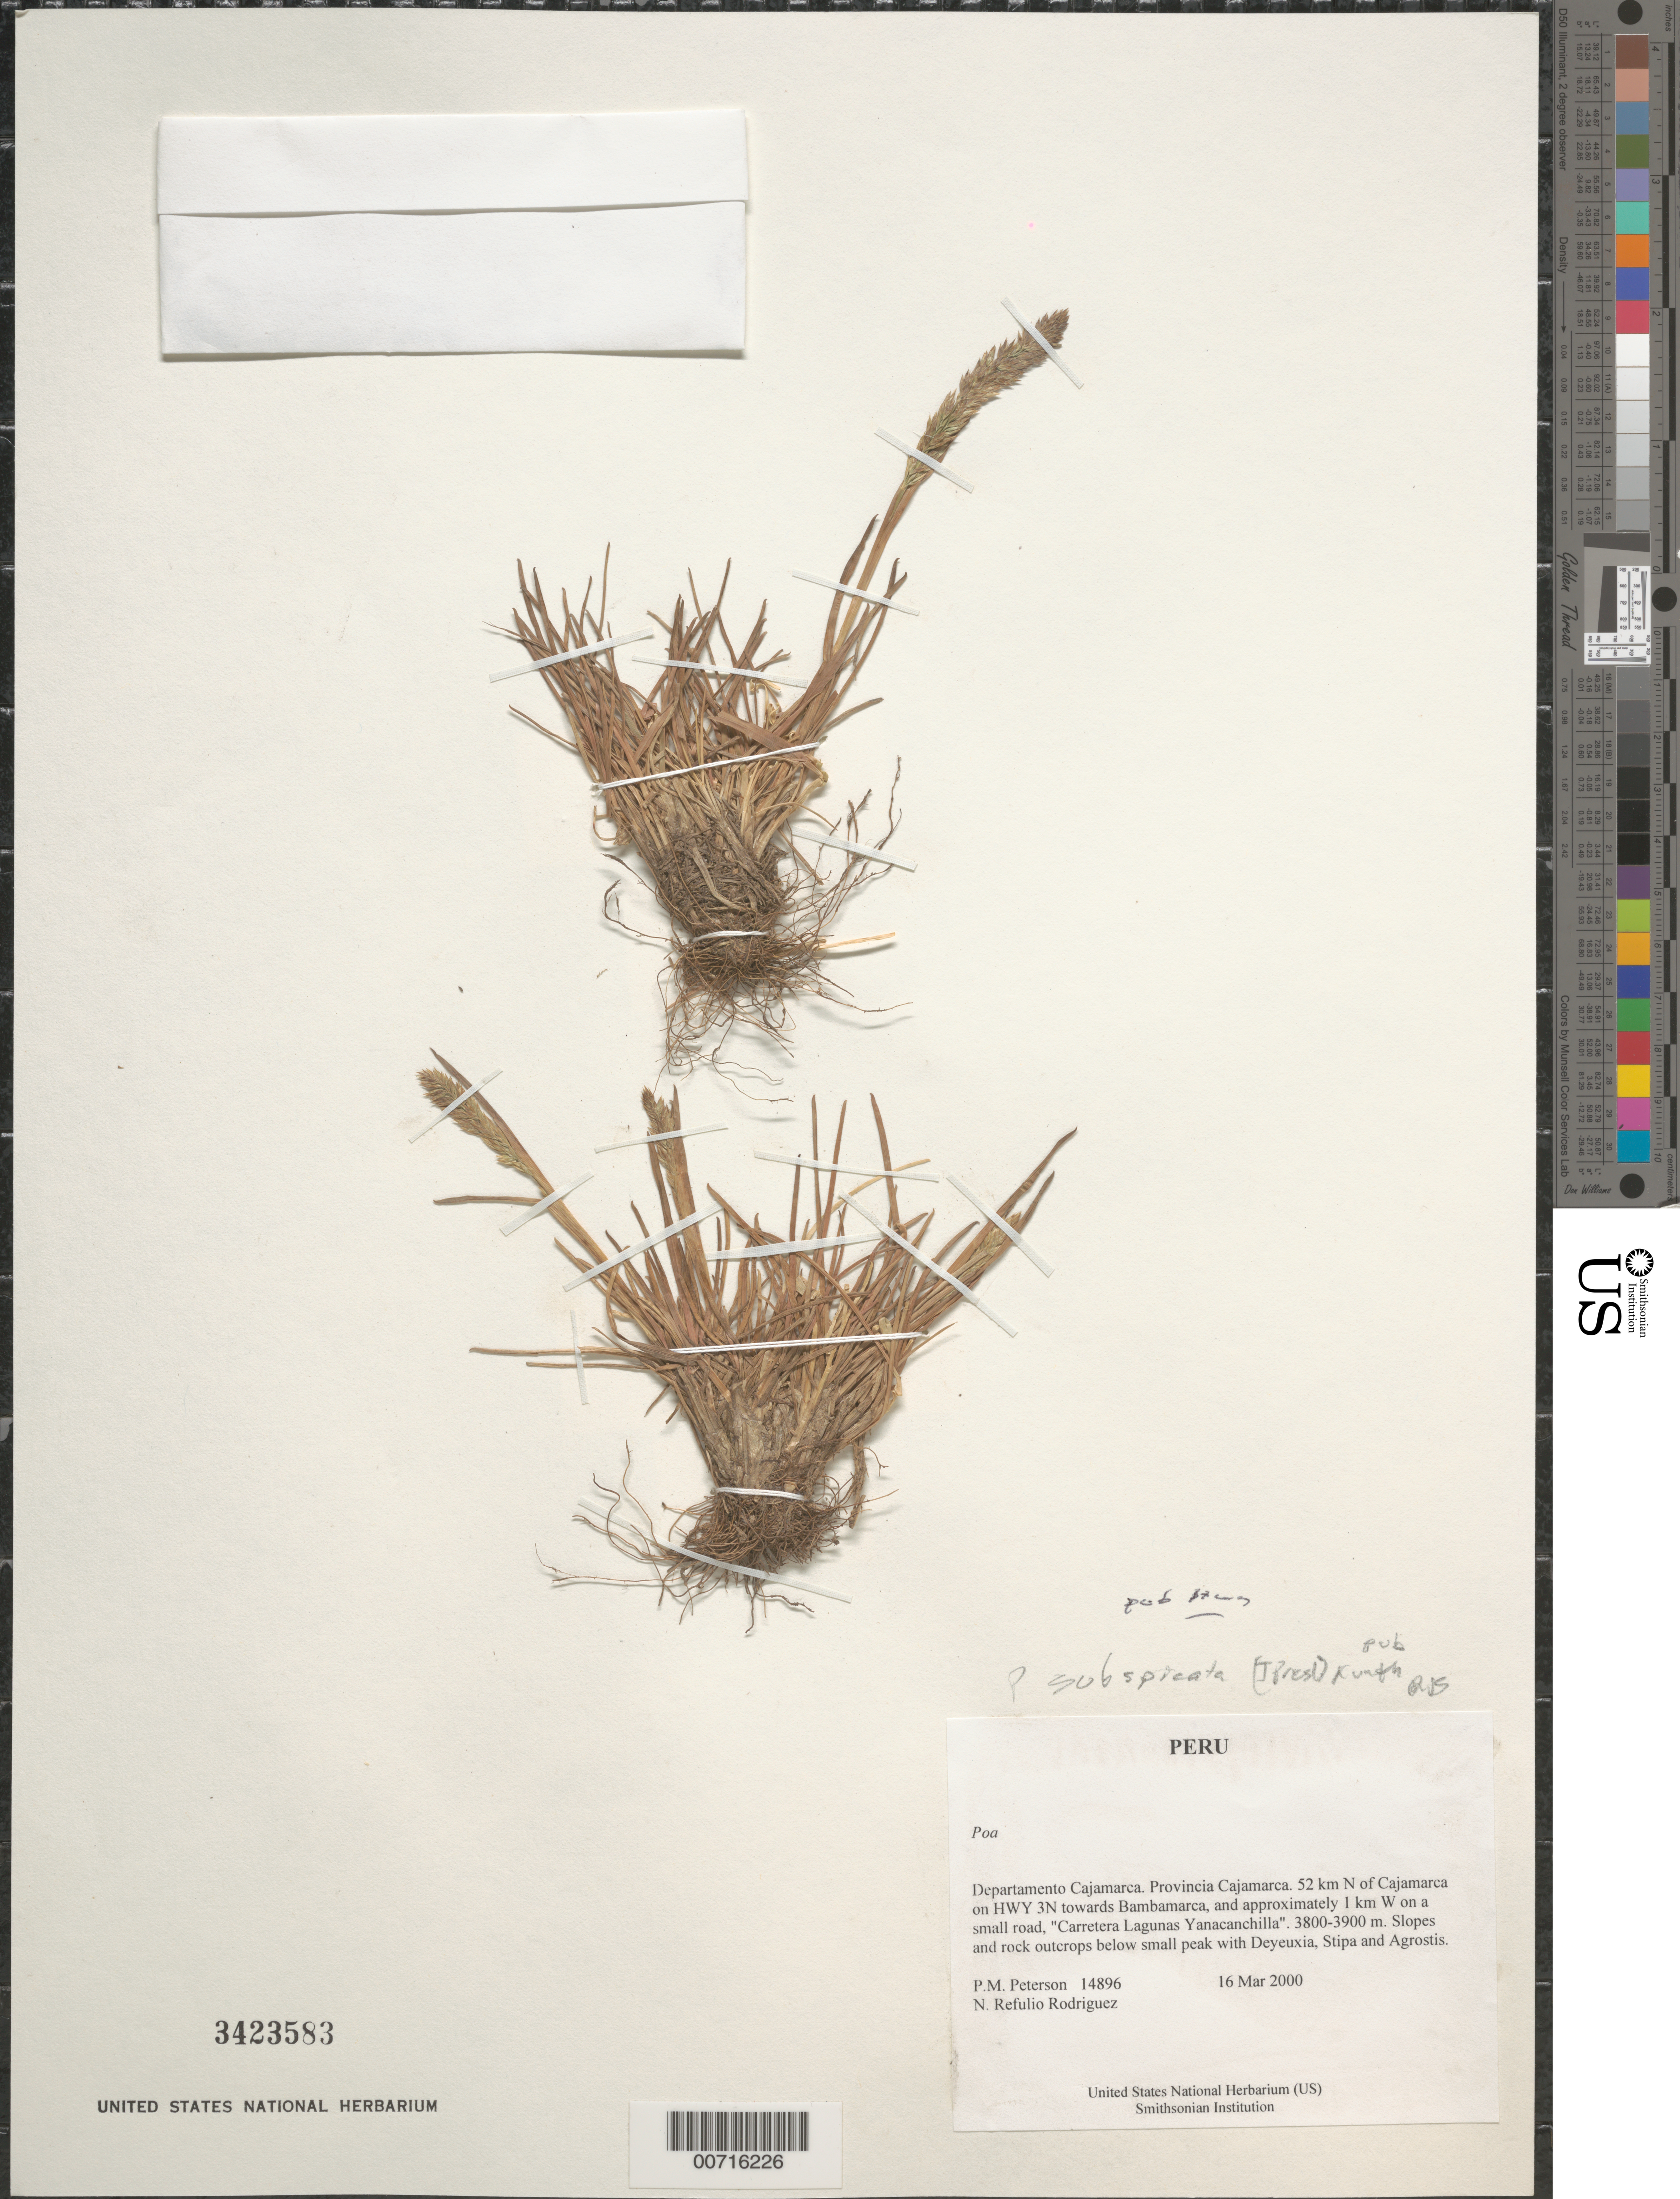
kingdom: Plantae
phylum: Tracheophyta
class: Liliopsida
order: Poales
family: Poaceae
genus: Poa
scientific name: Poa subspicata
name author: (J. Presl) Kunth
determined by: Soreng, Robert J., Research Associate (BOT), Smithsonian Institution - National Museum of Natural History (UNITED STATES)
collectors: P. M. Peterson & N. Refulio-Rodríguez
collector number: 14896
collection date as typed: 16 Mar 2000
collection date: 2000-03-16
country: Peru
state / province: Cajamarca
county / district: Cajamarca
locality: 52 km N of Cajamarca on HWY 3N towards Bambamarca, and approximately 1 km W on a small road, "Carretera Lagunas Yanacanchilla".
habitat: Slopes and rock outcrops below small peak with Deyeuxia, Stipa and Agrostis.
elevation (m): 3800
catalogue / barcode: US 3423583